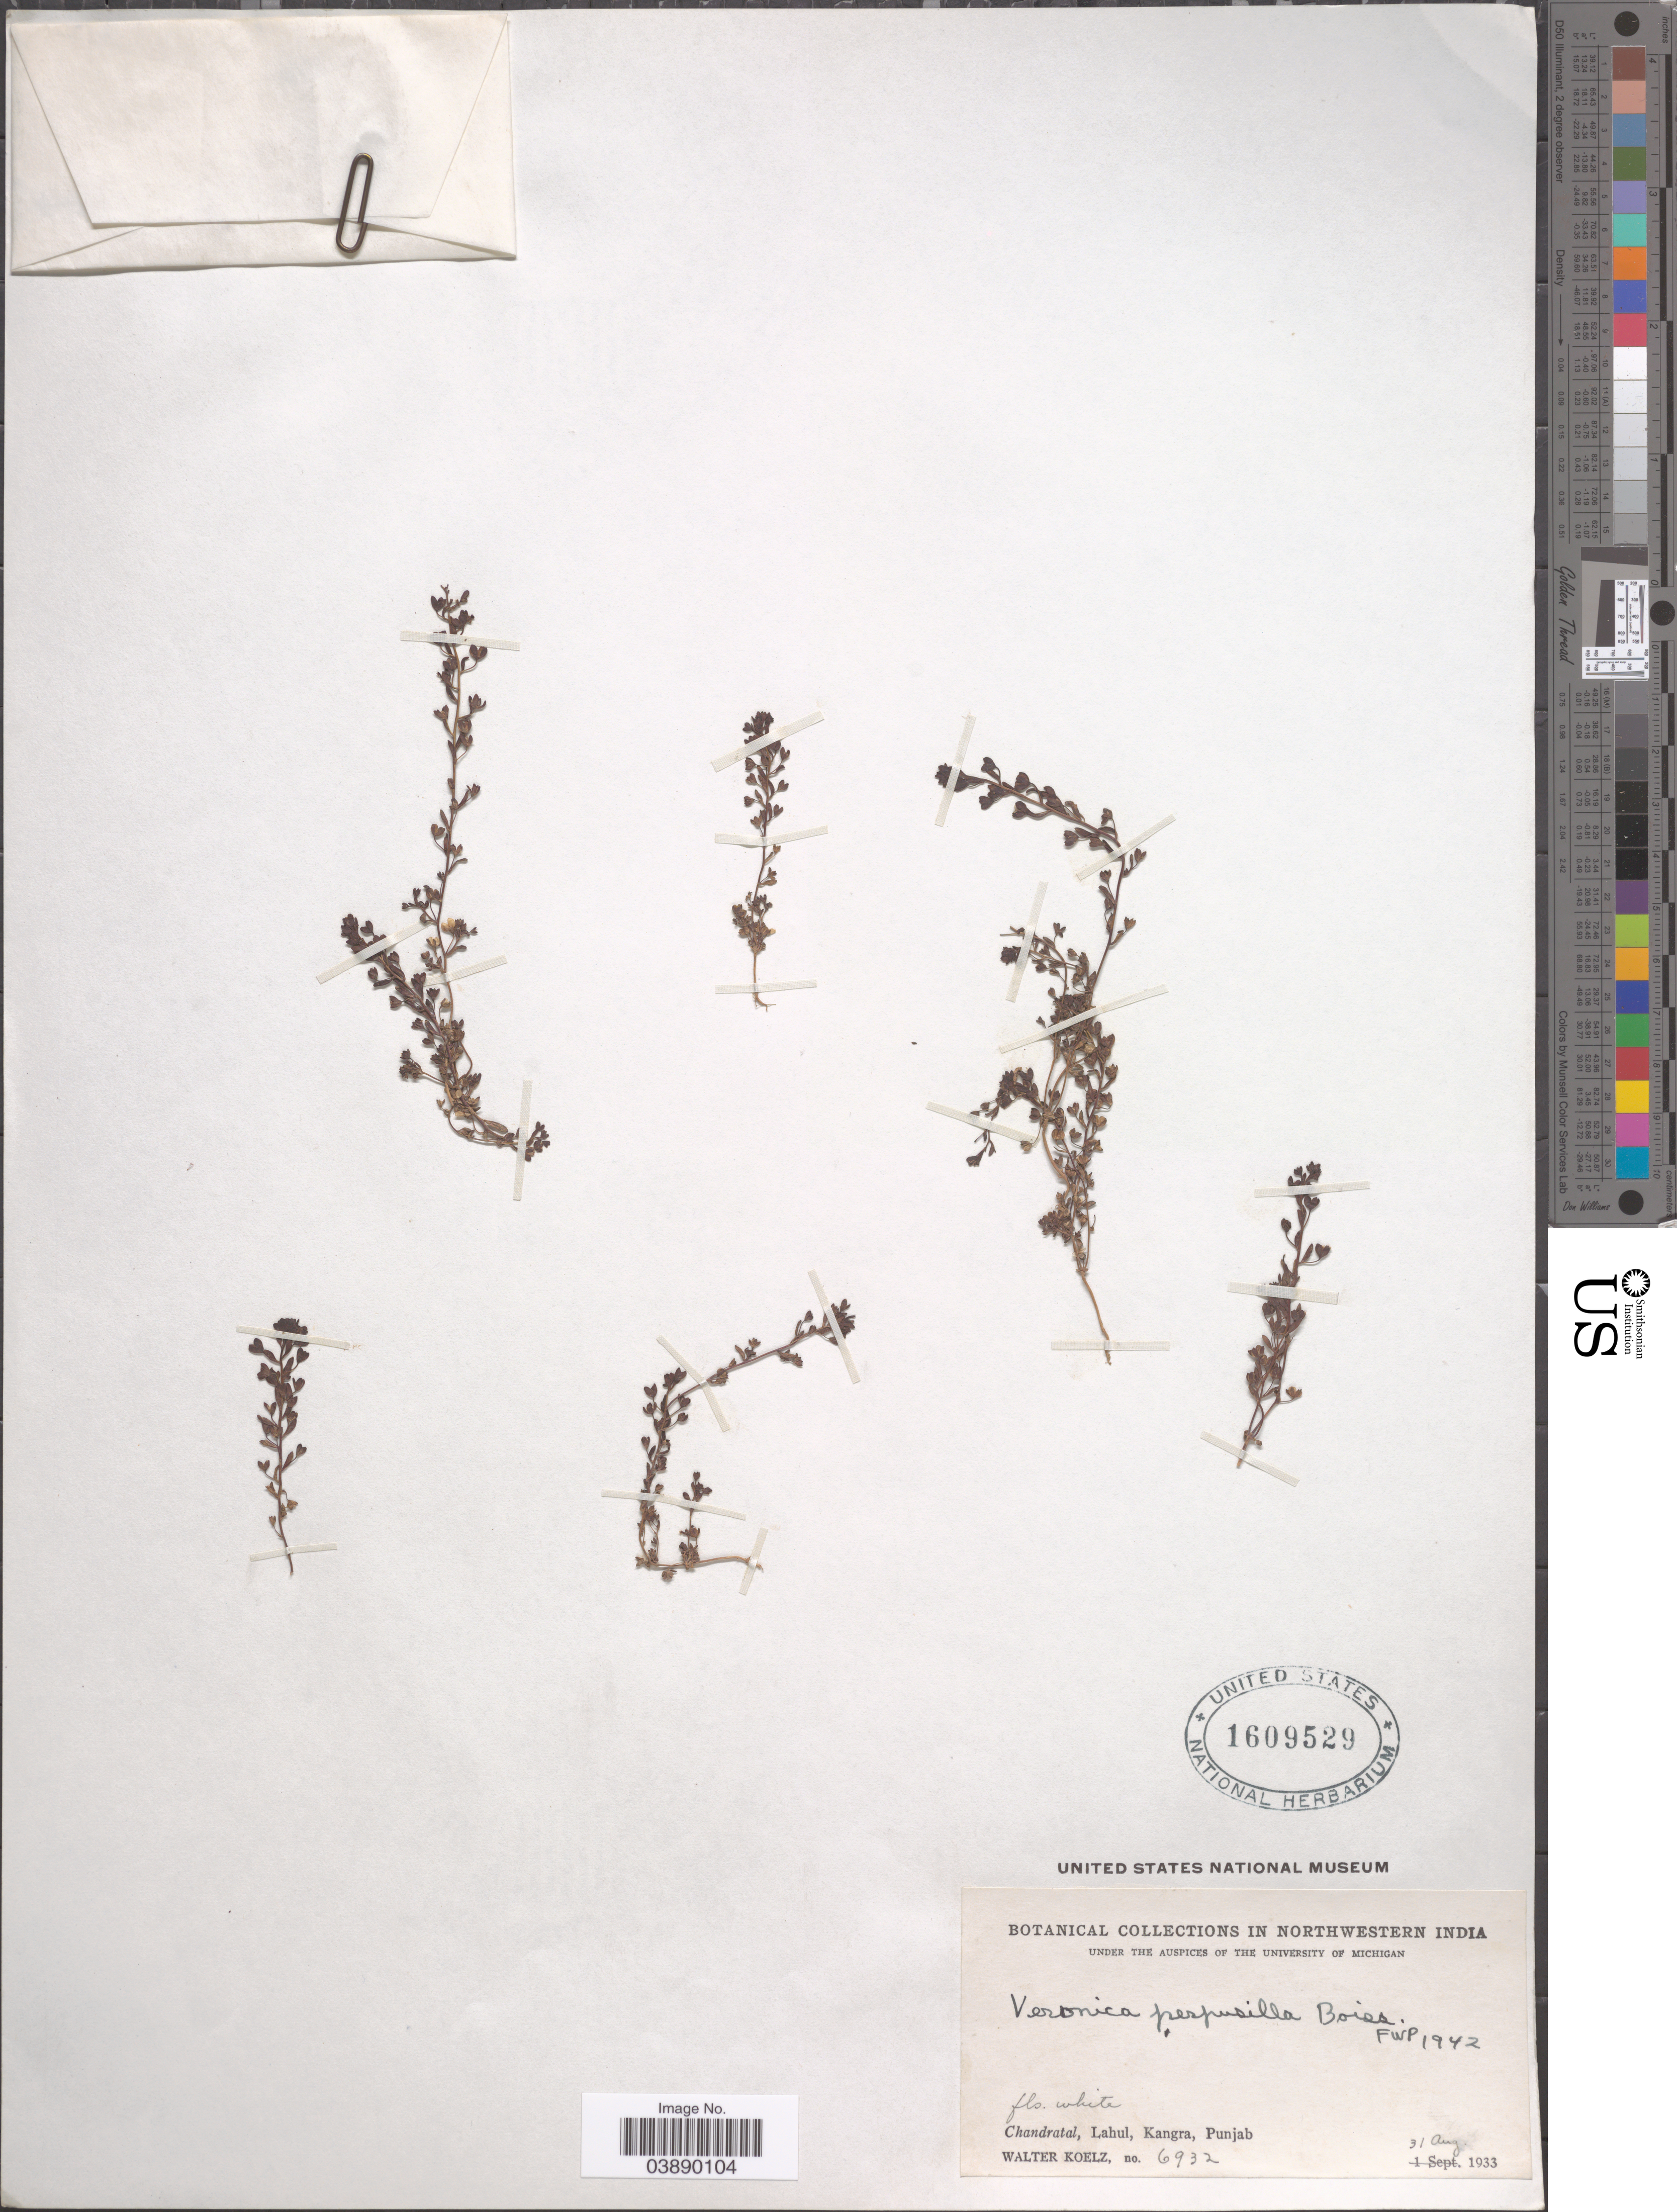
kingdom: Plantae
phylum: Tracheophyta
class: Magnoliopsida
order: Lamiales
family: Plantaginaceae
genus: Veronica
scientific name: Veronica hispidula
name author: Boiss. & A. Huet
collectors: W. N. Koelz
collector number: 6932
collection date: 1933-08-31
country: India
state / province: Punjab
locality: Northwestern India. Chandratal, Lahul, Kangra.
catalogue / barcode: US 1609529